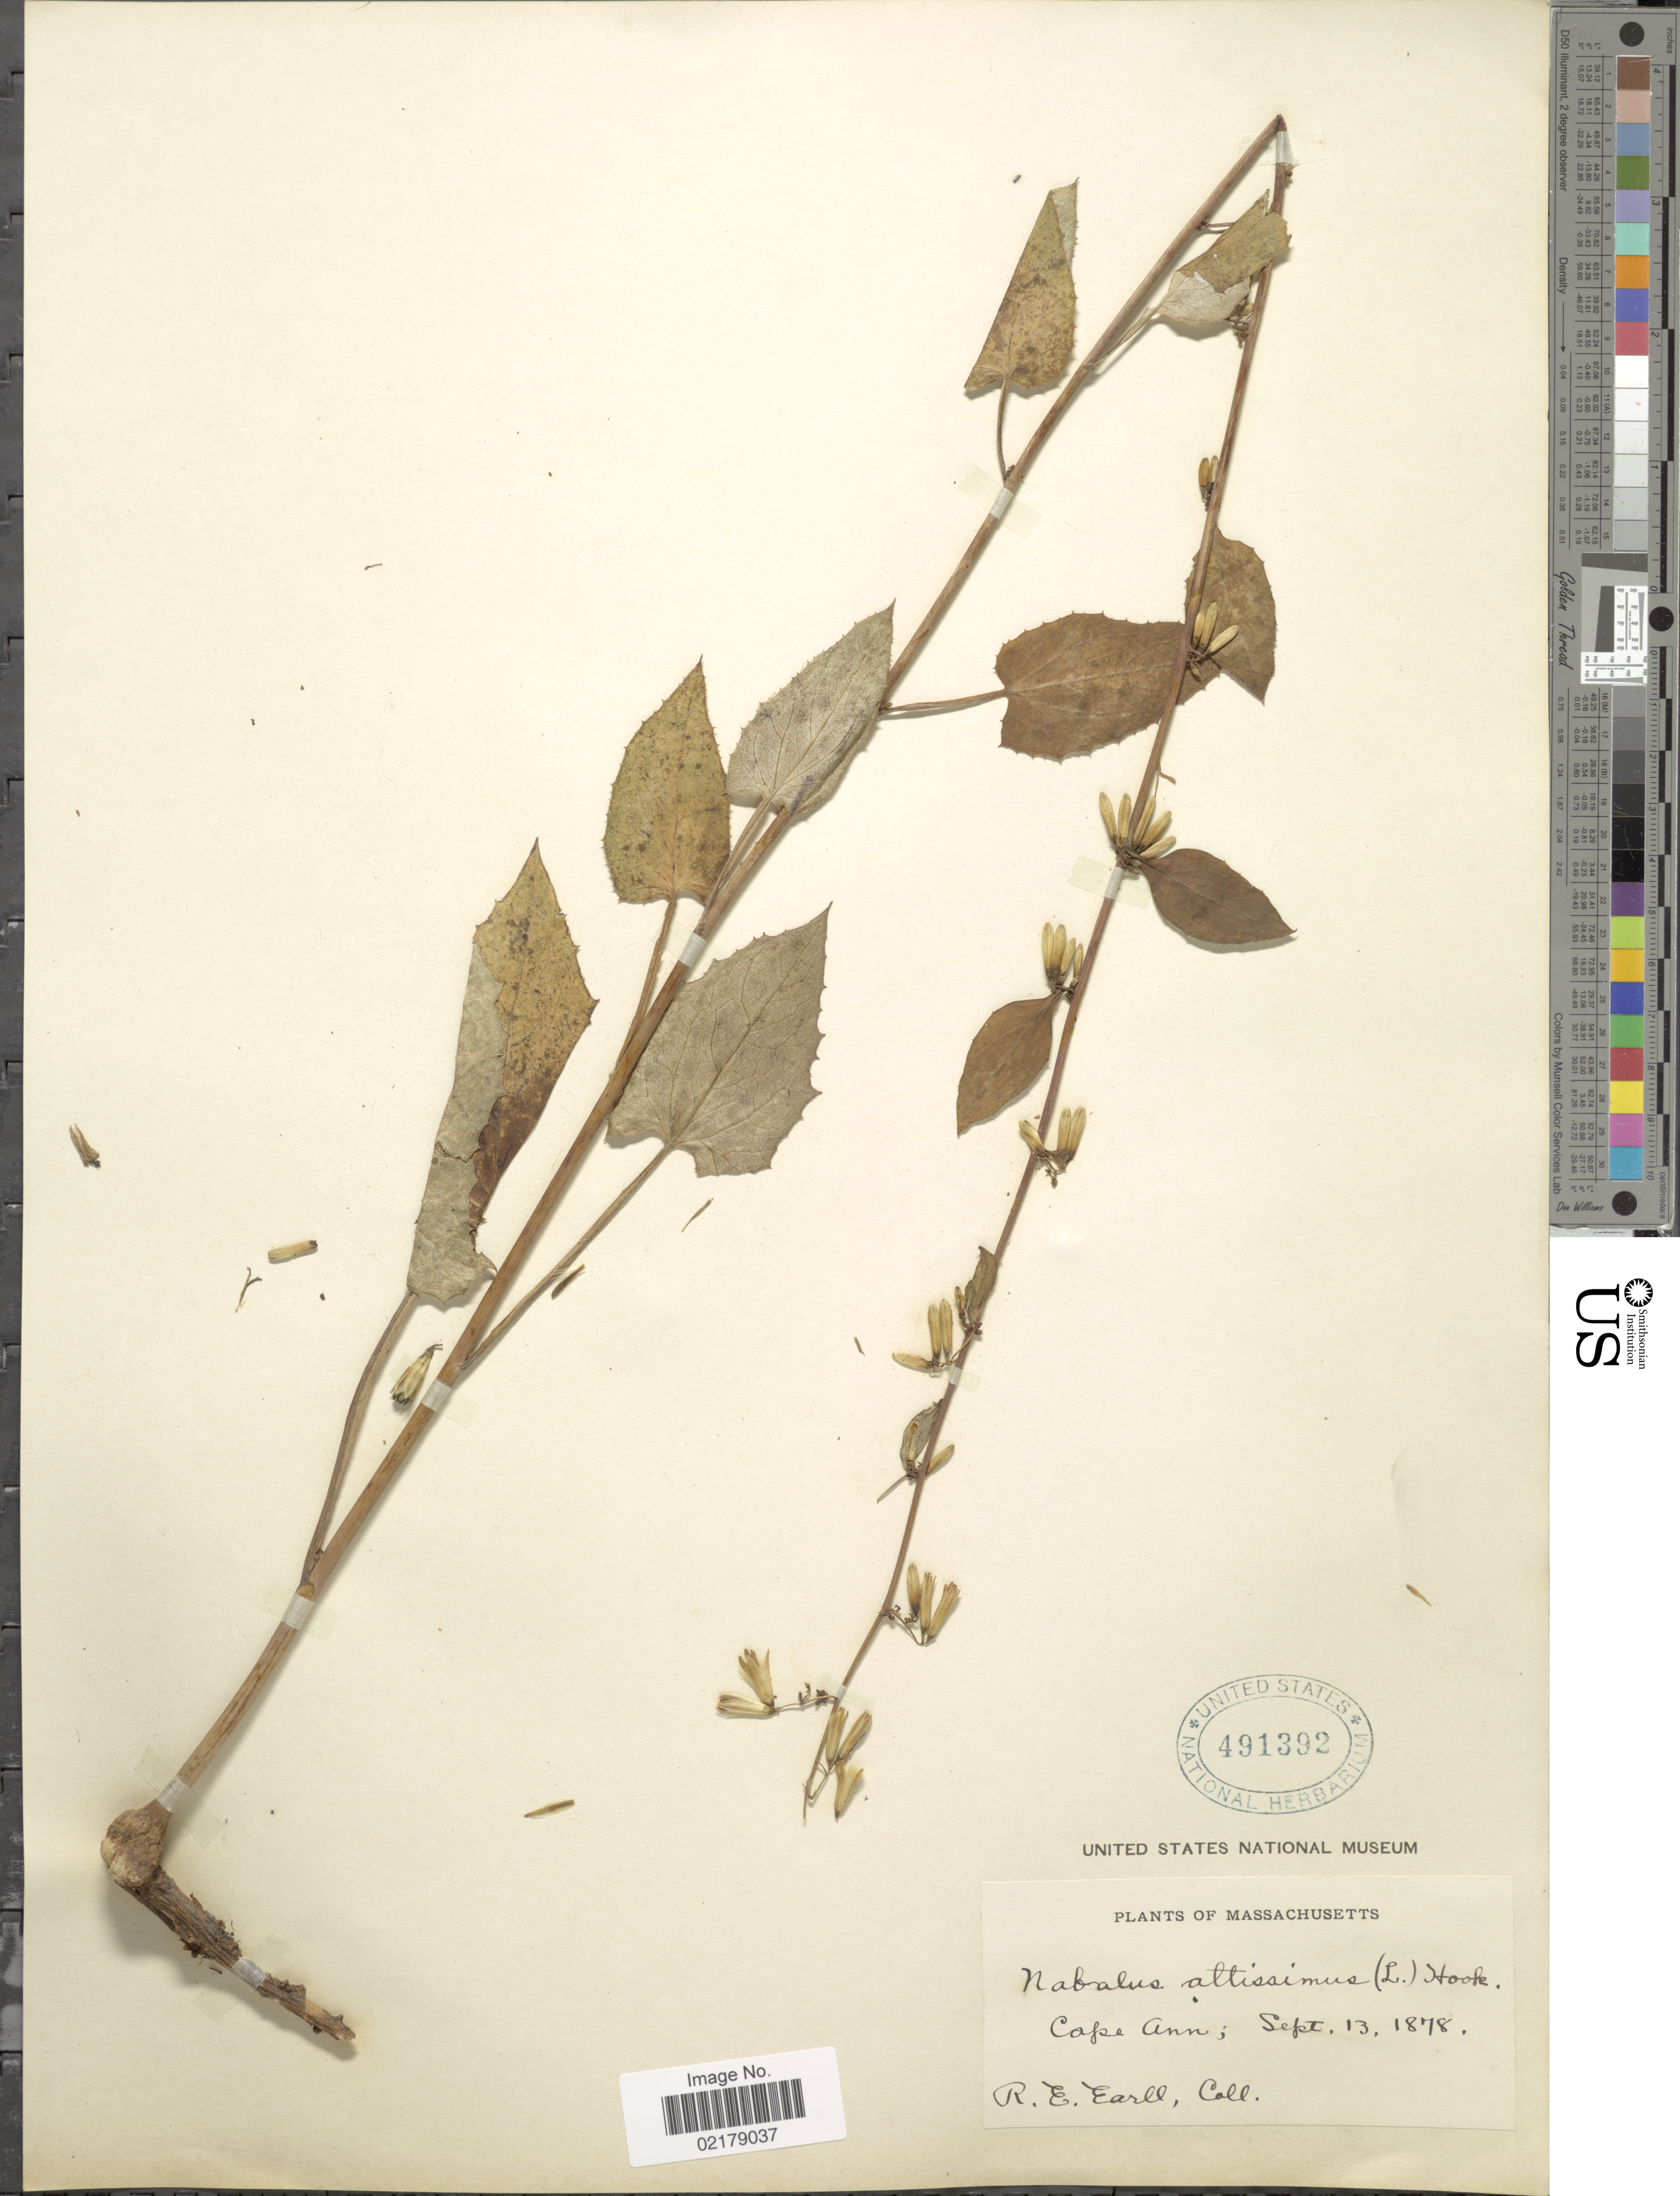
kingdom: Plantae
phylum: Tracheophyta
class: Magnoliopsida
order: Asterales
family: Asteraceae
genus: Nabalus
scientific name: Nabalus altissimus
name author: (L.) Hook.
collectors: R. Earle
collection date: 1878-09-13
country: United States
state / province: Massachusetts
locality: Cape Ann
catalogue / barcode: US 491392